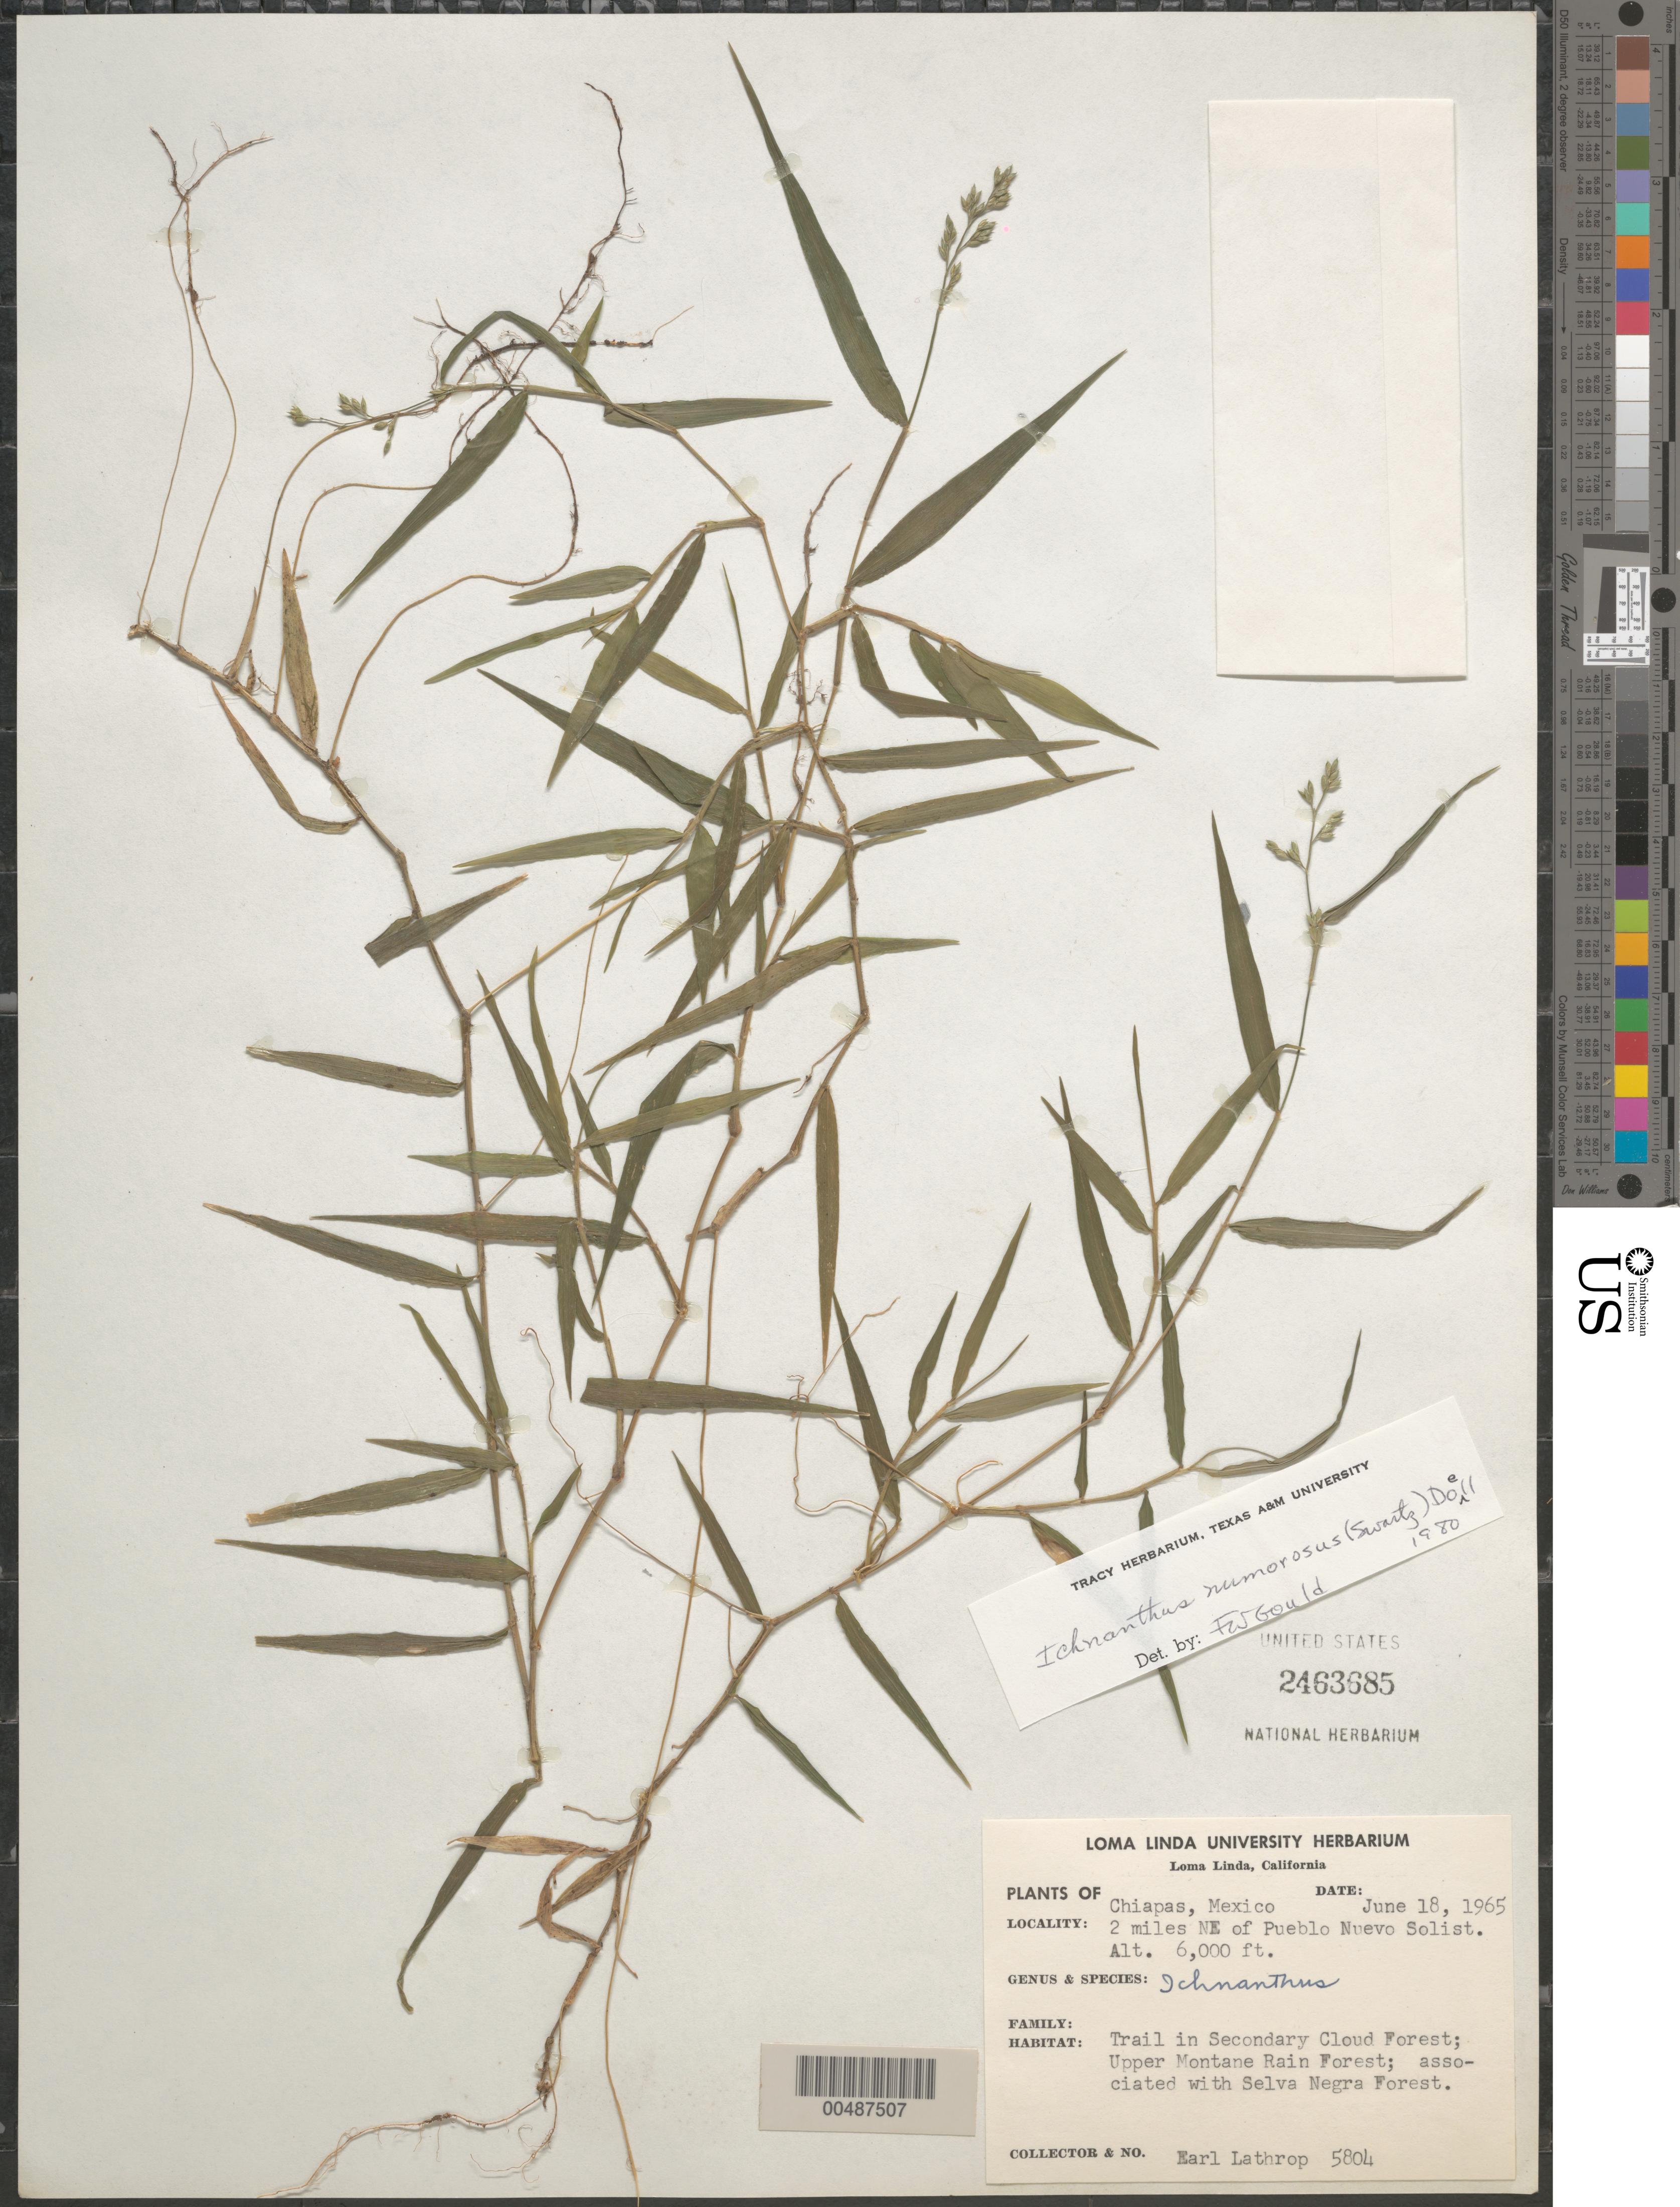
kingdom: Plantae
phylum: Tracheophyta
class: Liliopsida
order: Poales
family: Poaceae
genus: Hildaea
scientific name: Hildaea nemorosa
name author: (Sw.) C. Silva & R.P. Oliveira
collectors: E. W. Lathrop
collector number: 5804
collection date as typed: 18 Jun 1965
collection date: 1965-06-18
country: Mexico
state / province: Chiapas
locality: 2 mi NE of Pueblo Nuevo Solistahuacán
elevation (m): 1829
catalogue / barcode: US 2463685